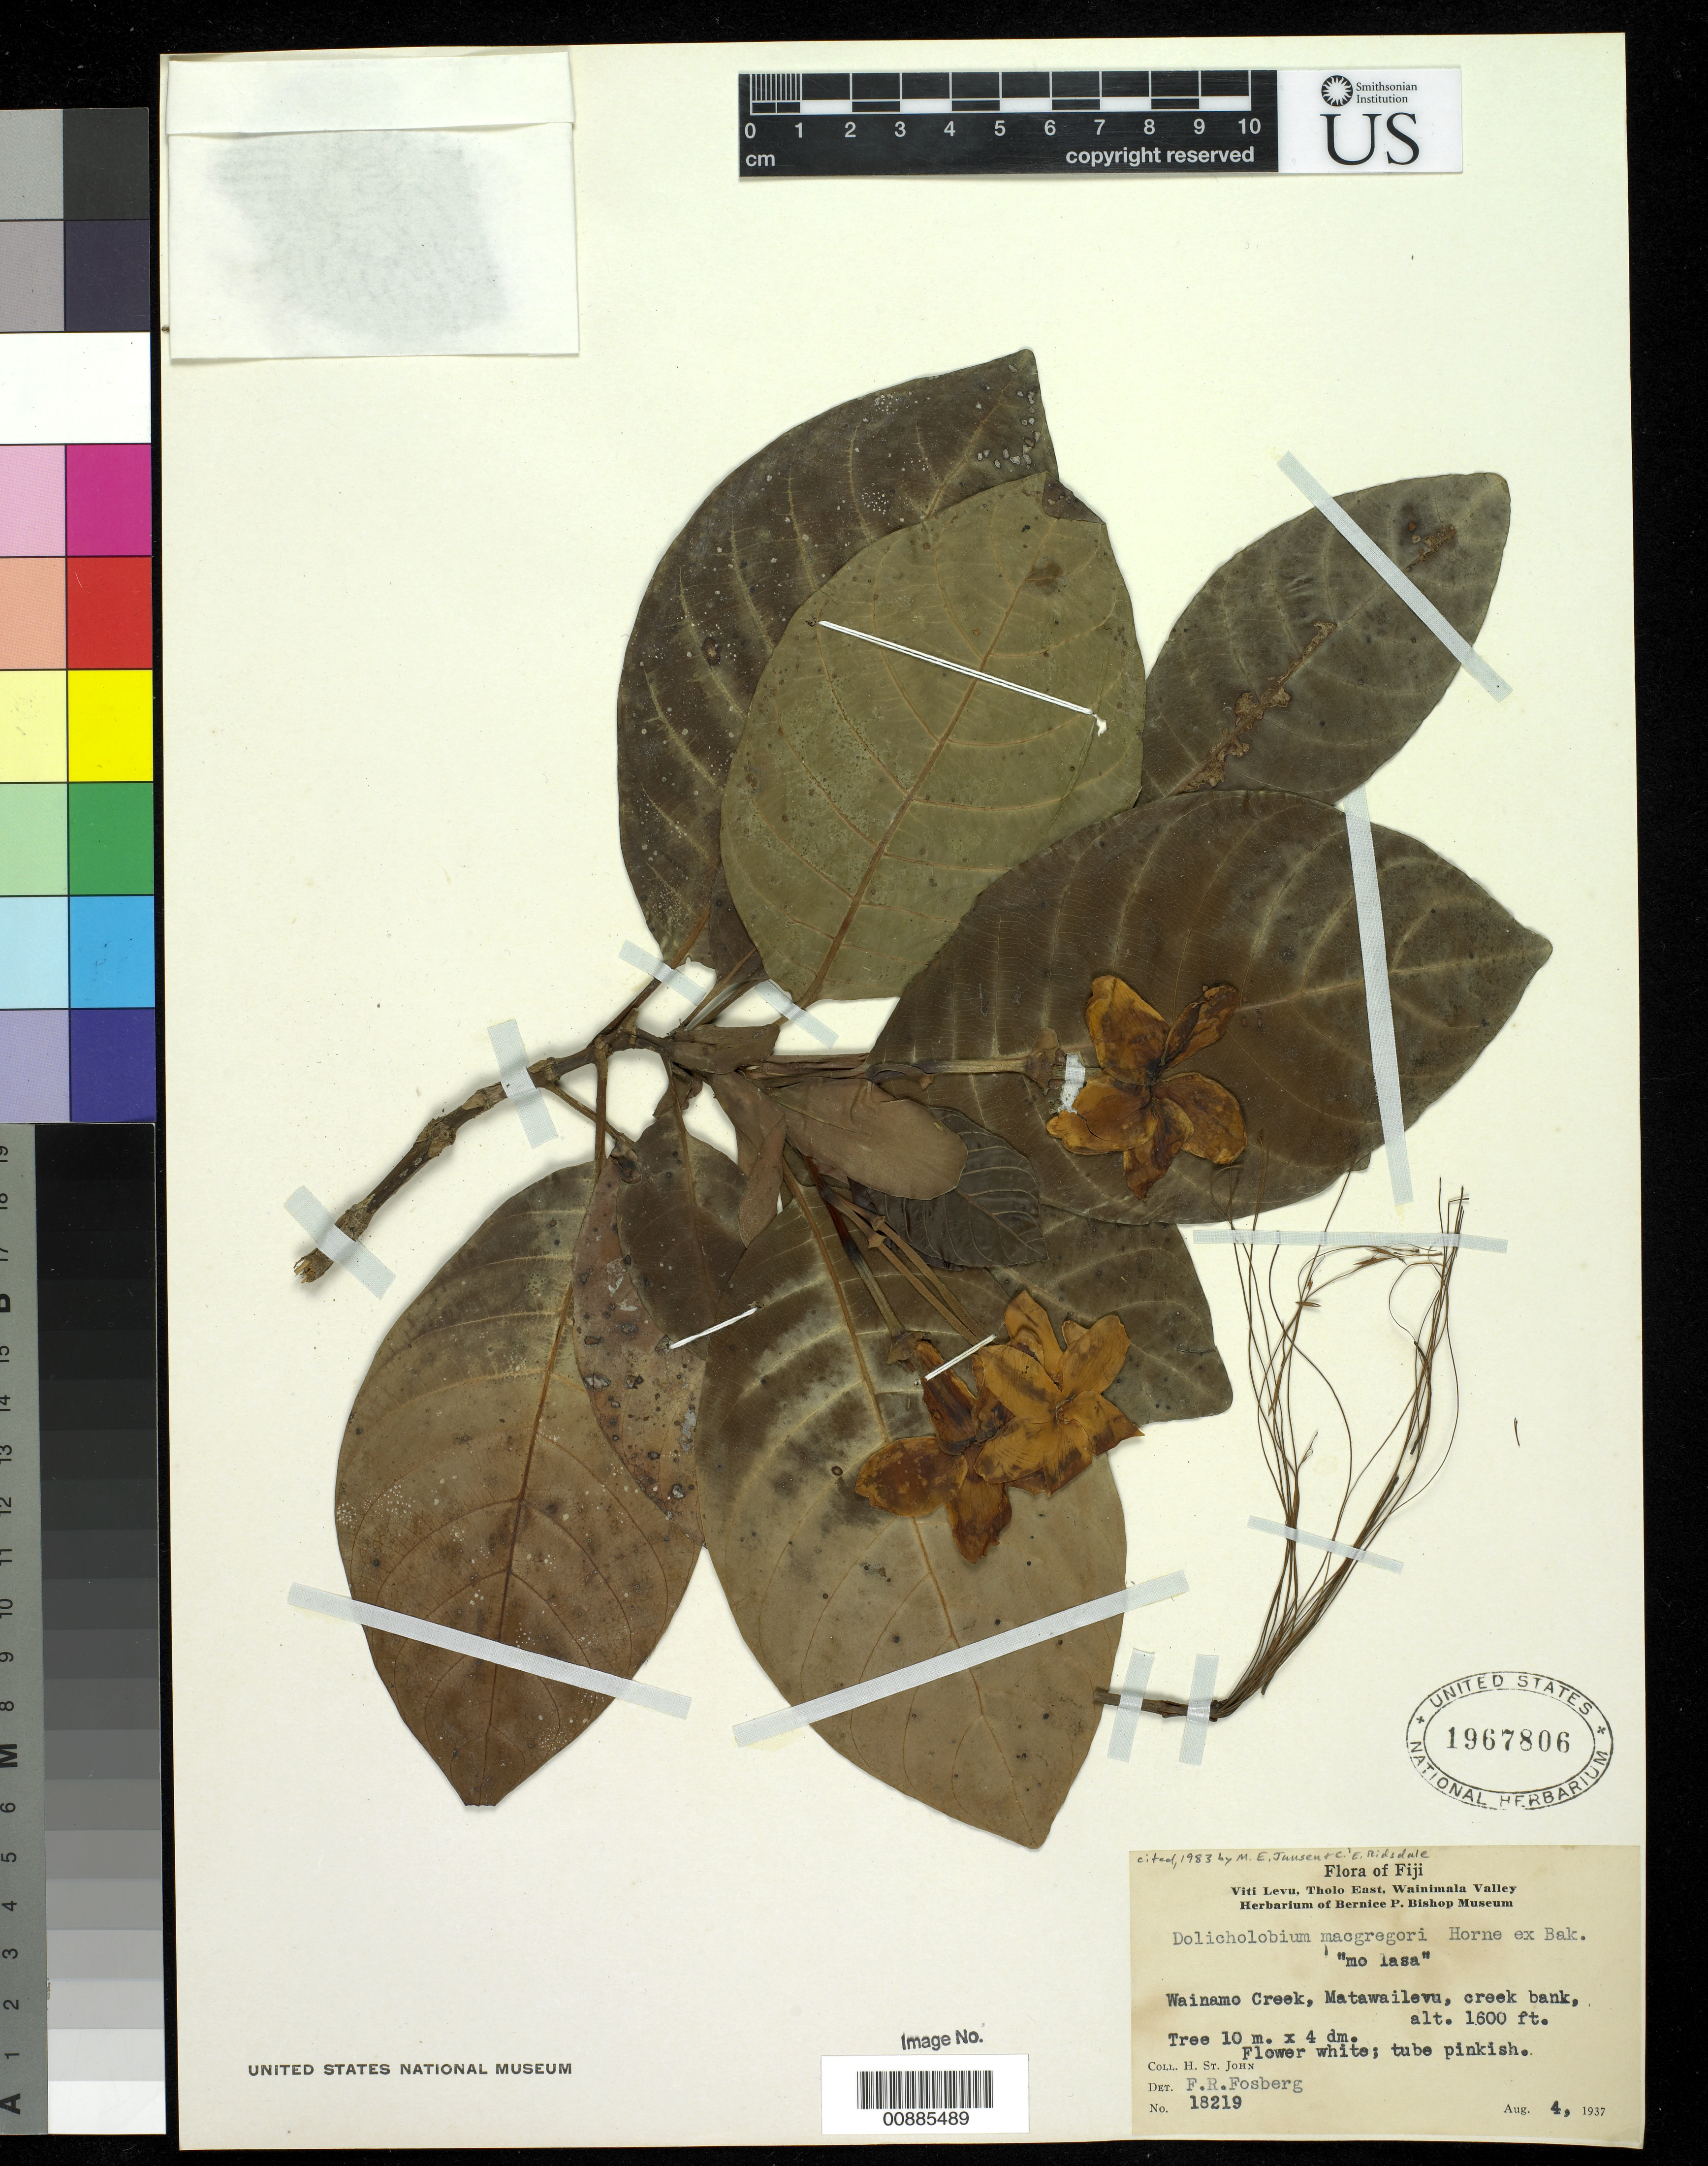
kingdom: Plantae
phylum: Tracheophyta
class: Magnoliopsida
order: Gentianales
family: Rubiaceae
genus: Dolicholobium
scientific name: Dolicholobium macgregorii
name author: Horne ex Baker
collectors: H. St. John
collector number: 18219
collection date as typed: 04 Aug 1937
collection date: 1937-08-04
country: Fiji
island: Viti Levu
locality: Viti Levu, Tholo East, Wainimia Valley, Wainamo Creek, Matawailevu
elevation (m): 488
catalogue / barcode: US 1967806